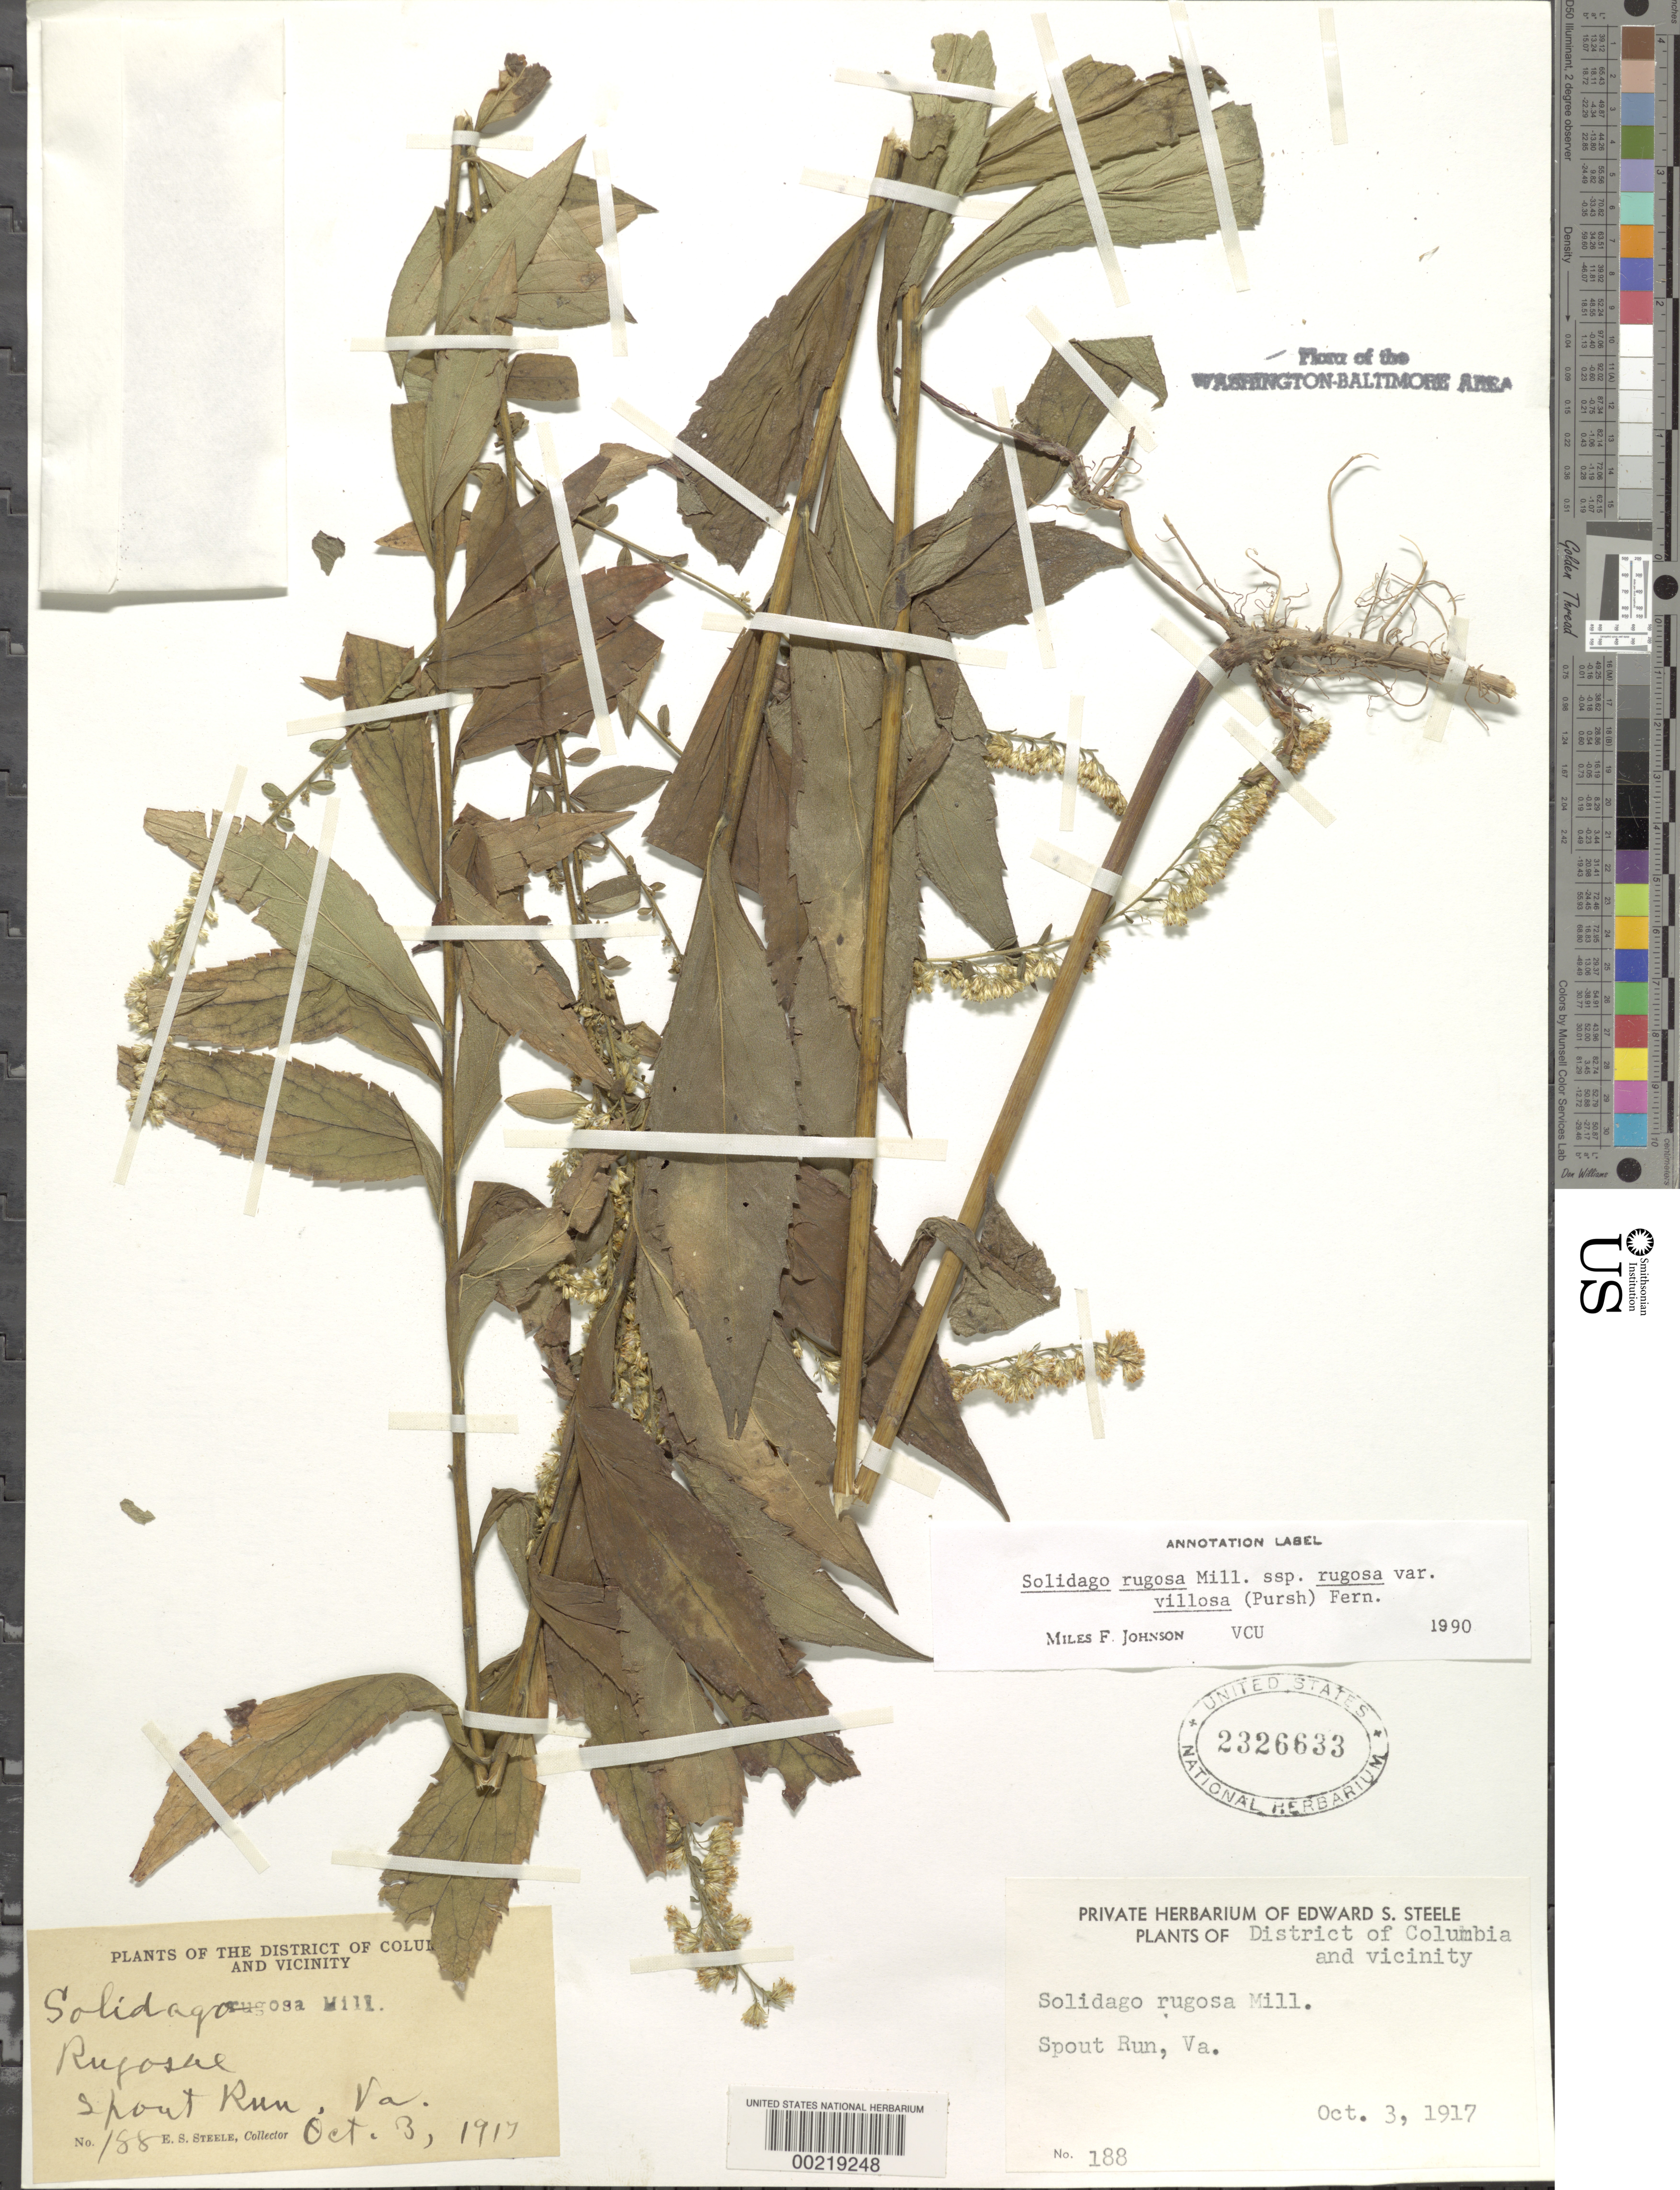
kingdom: Plantae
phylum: Tracheophyta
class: Magnoliopsida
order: Asterales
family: Asteraceae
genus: Solidago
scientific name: Solidago rugosa var. villosa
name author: Mill.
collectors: E. Steele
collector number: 188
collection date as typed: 03 Oct 1917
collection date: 1917-10-03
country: United States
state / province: Virginia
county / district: Fairfax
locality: Spout Run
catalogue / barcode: US 2326633